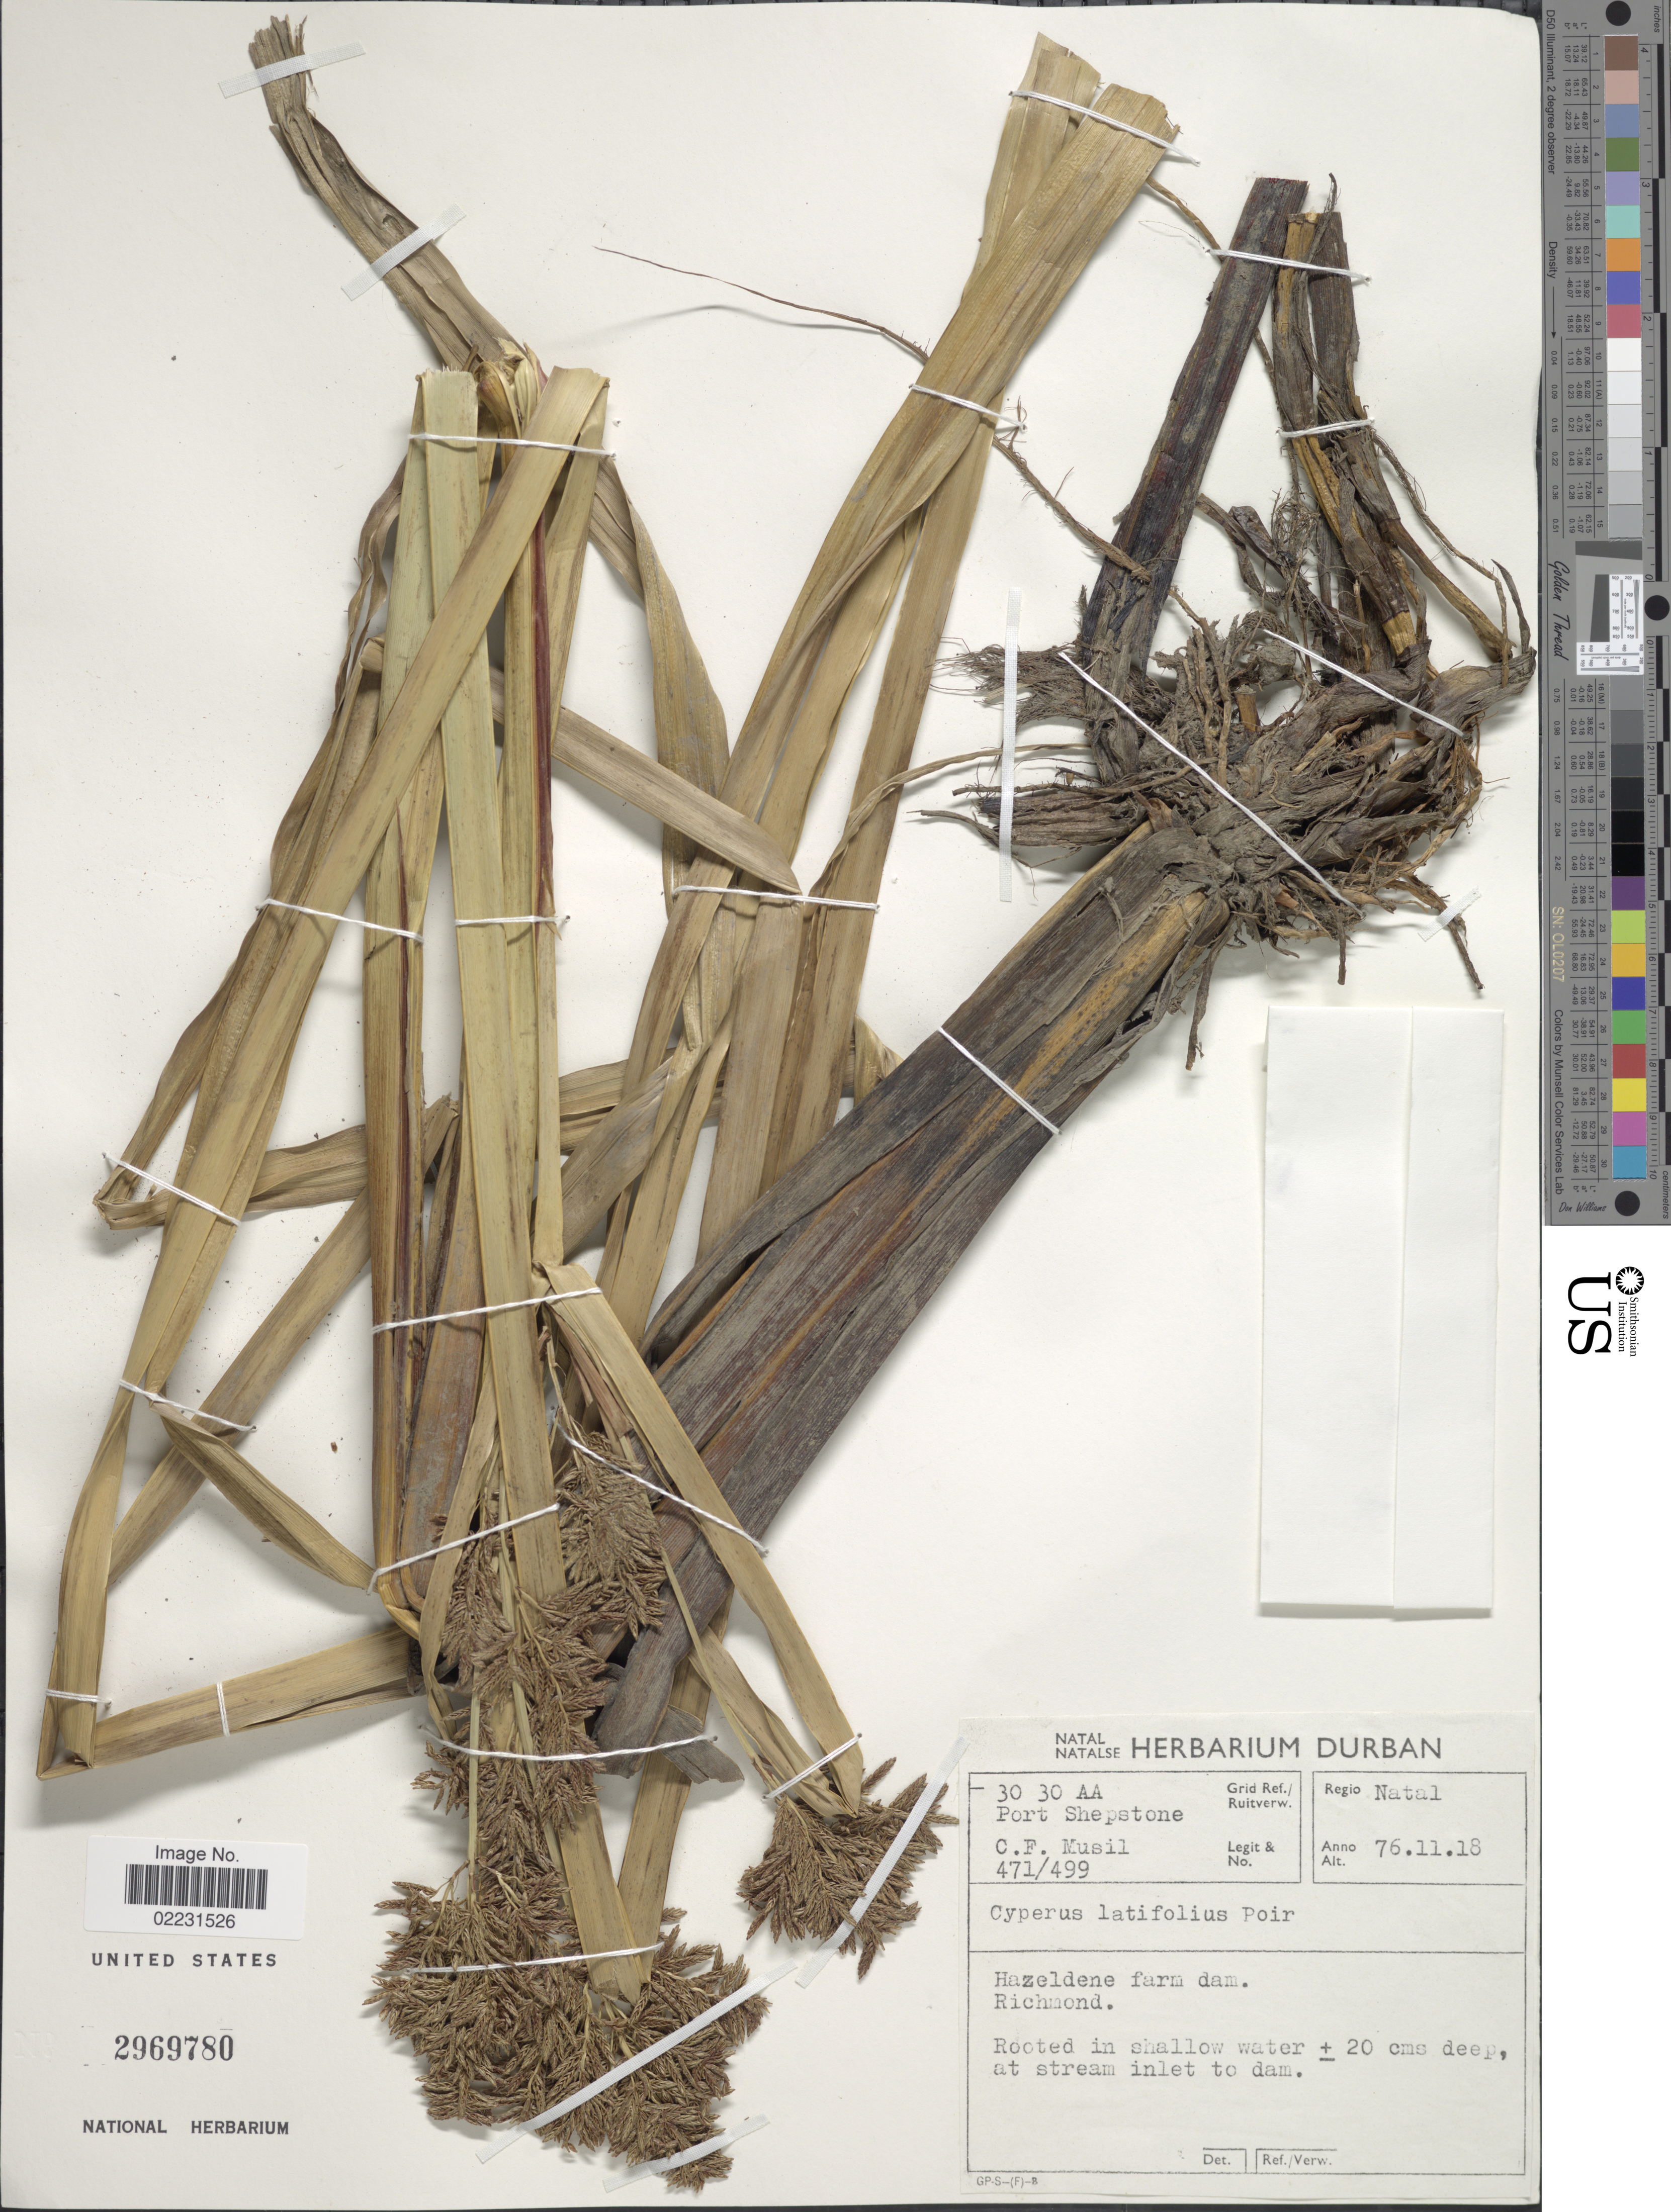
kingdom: Plantae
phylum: Tracheophyta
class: Liliopsida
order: Poales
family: Cyperaceae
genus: Cyperus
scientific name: Cyperus latifolius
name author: Poir.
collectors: C. Musil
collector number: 471/499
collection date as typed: Transcribed d/m/y: 18/10/76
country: South Africa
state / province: KwaZulu-Natal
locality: Regio Natal. Hazeldene farm dam. Richmond. Port Shepstone.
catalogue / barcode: US 2969780